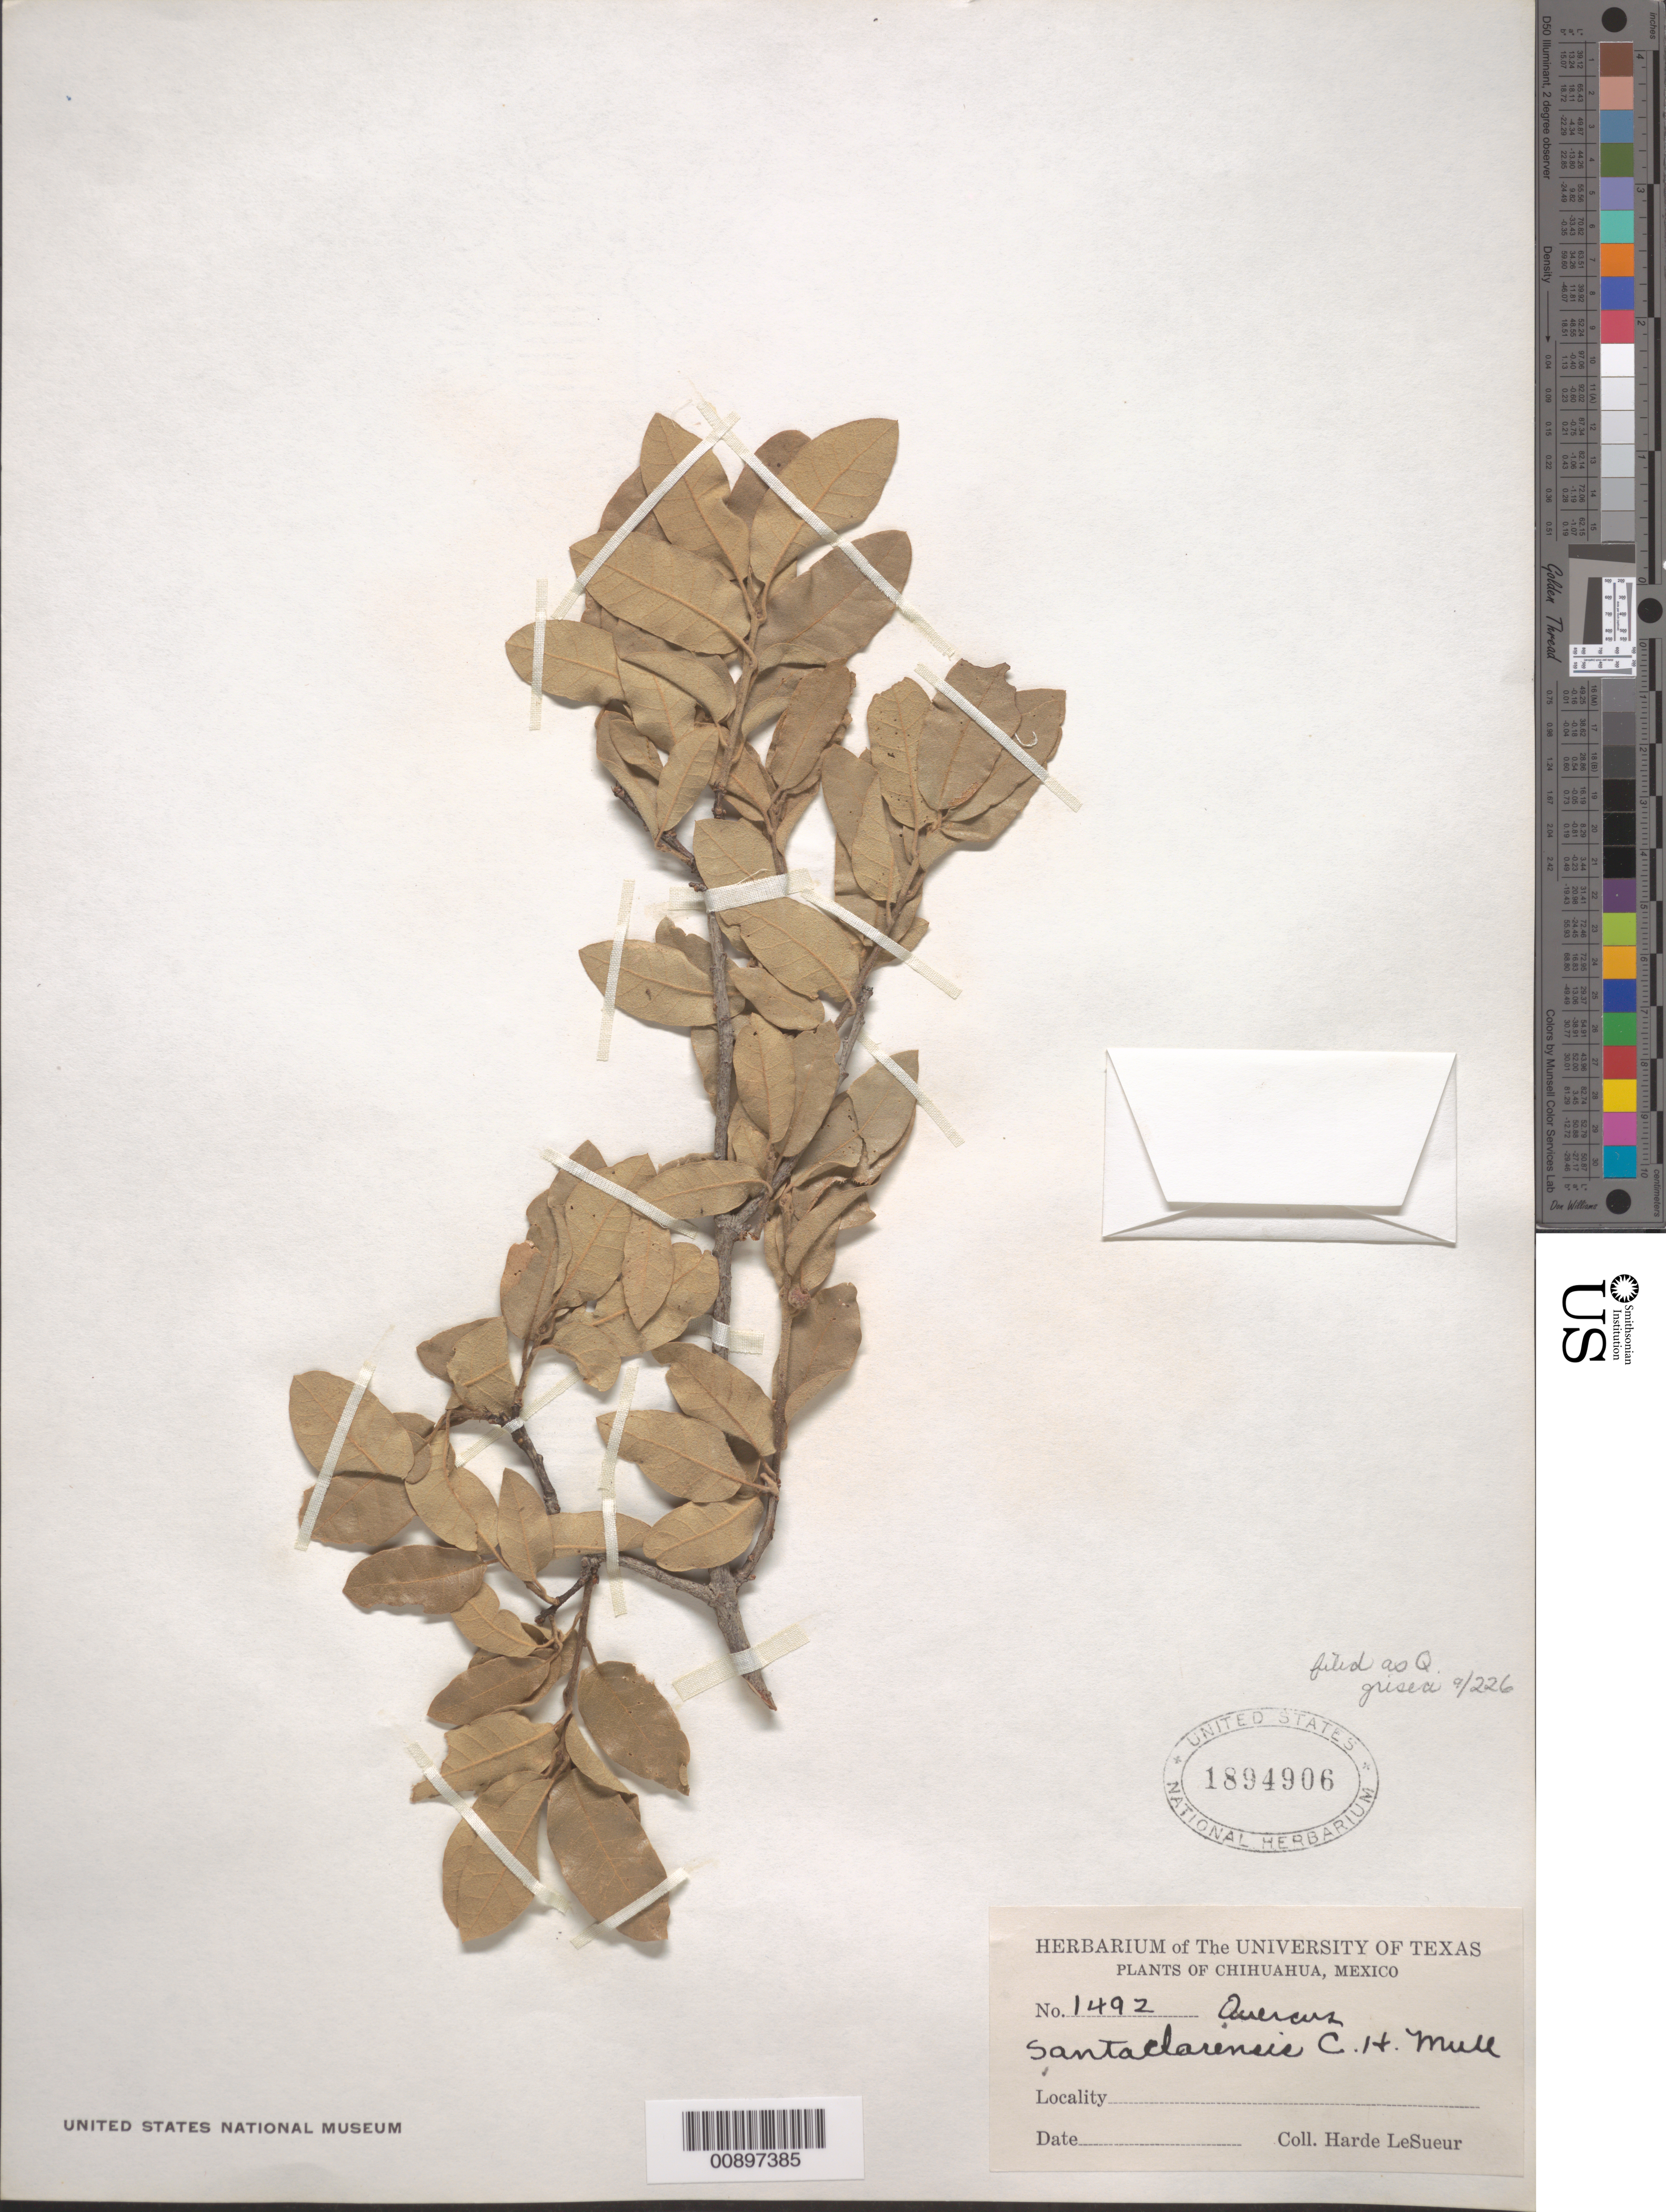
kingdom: Plantae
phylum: Tracheophyta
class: Magnoliopsida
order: Fagales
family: Fagaceae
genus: Quercus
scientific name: Quercus grisea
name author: Liebm.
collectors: D. H. LeSueur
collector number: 1492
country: Mexico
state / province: Chihuahua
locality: Chihuahua.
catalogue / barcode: US 1894906